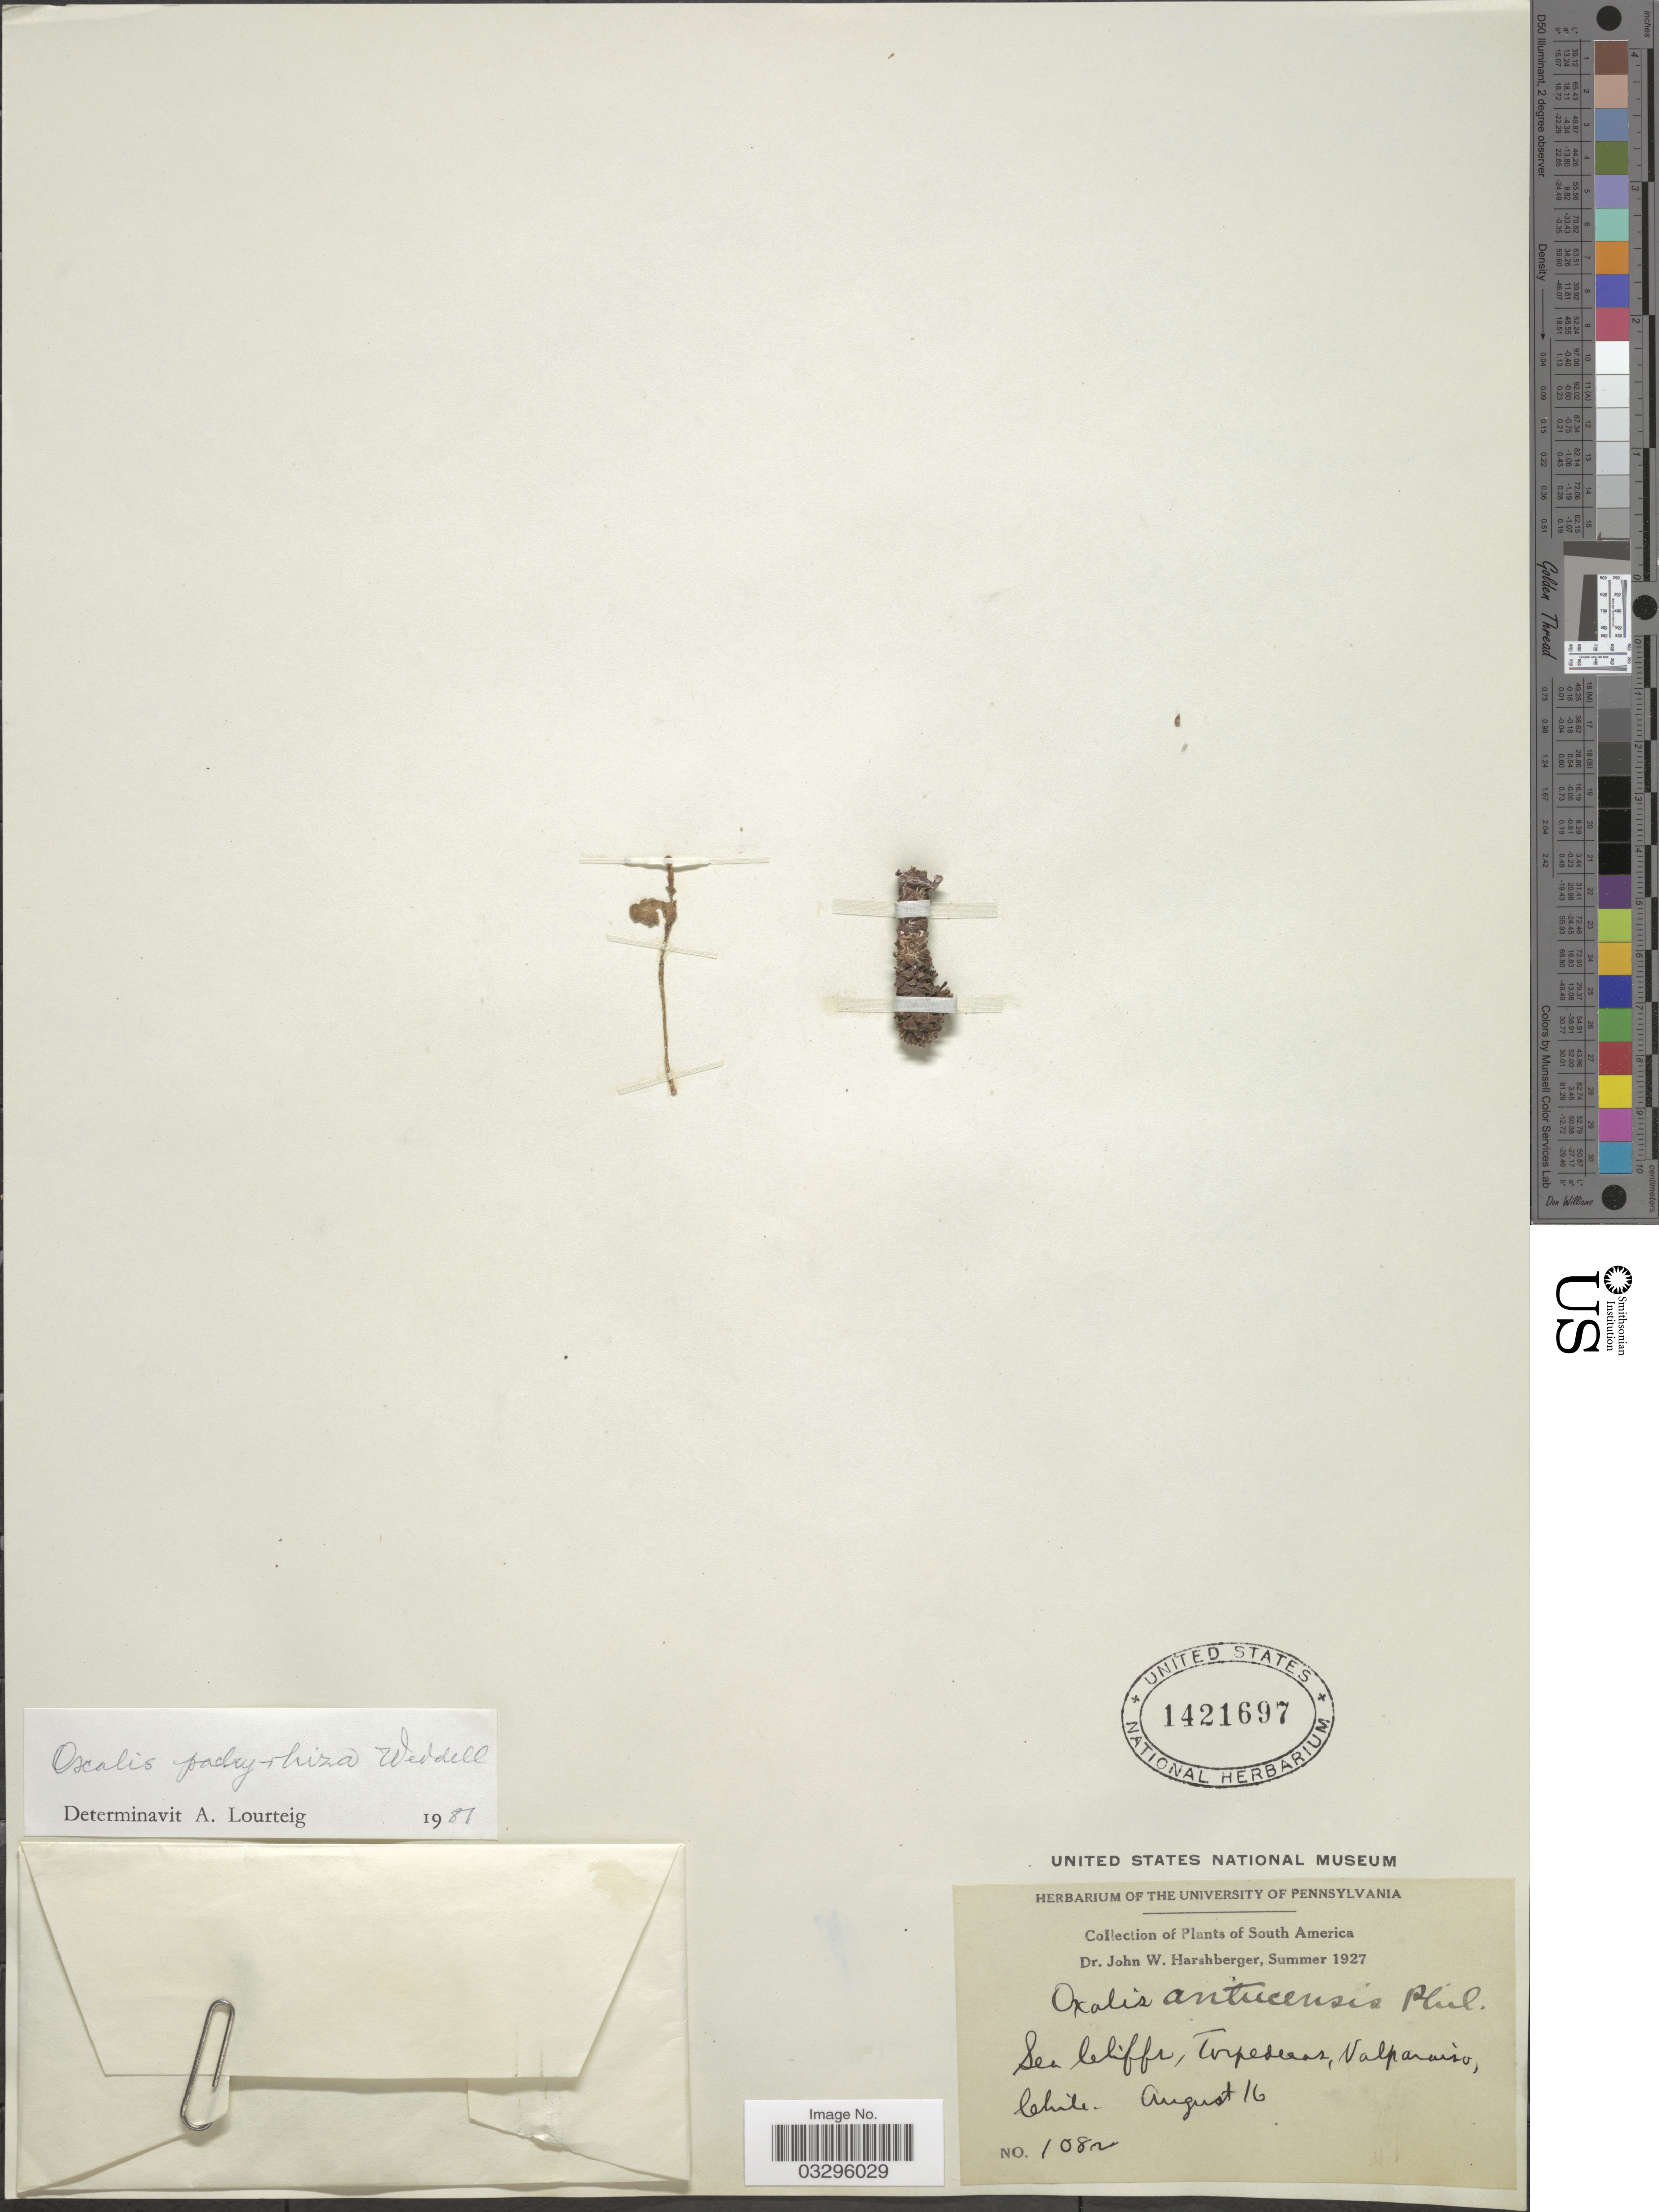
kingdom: Plantae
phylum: Tracheophyta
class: Magnoliopsida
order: Oxalidales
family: Oxalidaceae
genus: Oxalis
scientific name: Oxalis pachyrrhiza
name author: Wedd.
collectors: J. W. Harshberger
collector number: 1082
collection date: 1927-08-16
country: Chile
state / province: Valparaíso (V)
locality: Sea cliffs, Torpederas.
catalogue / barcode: US 1421697